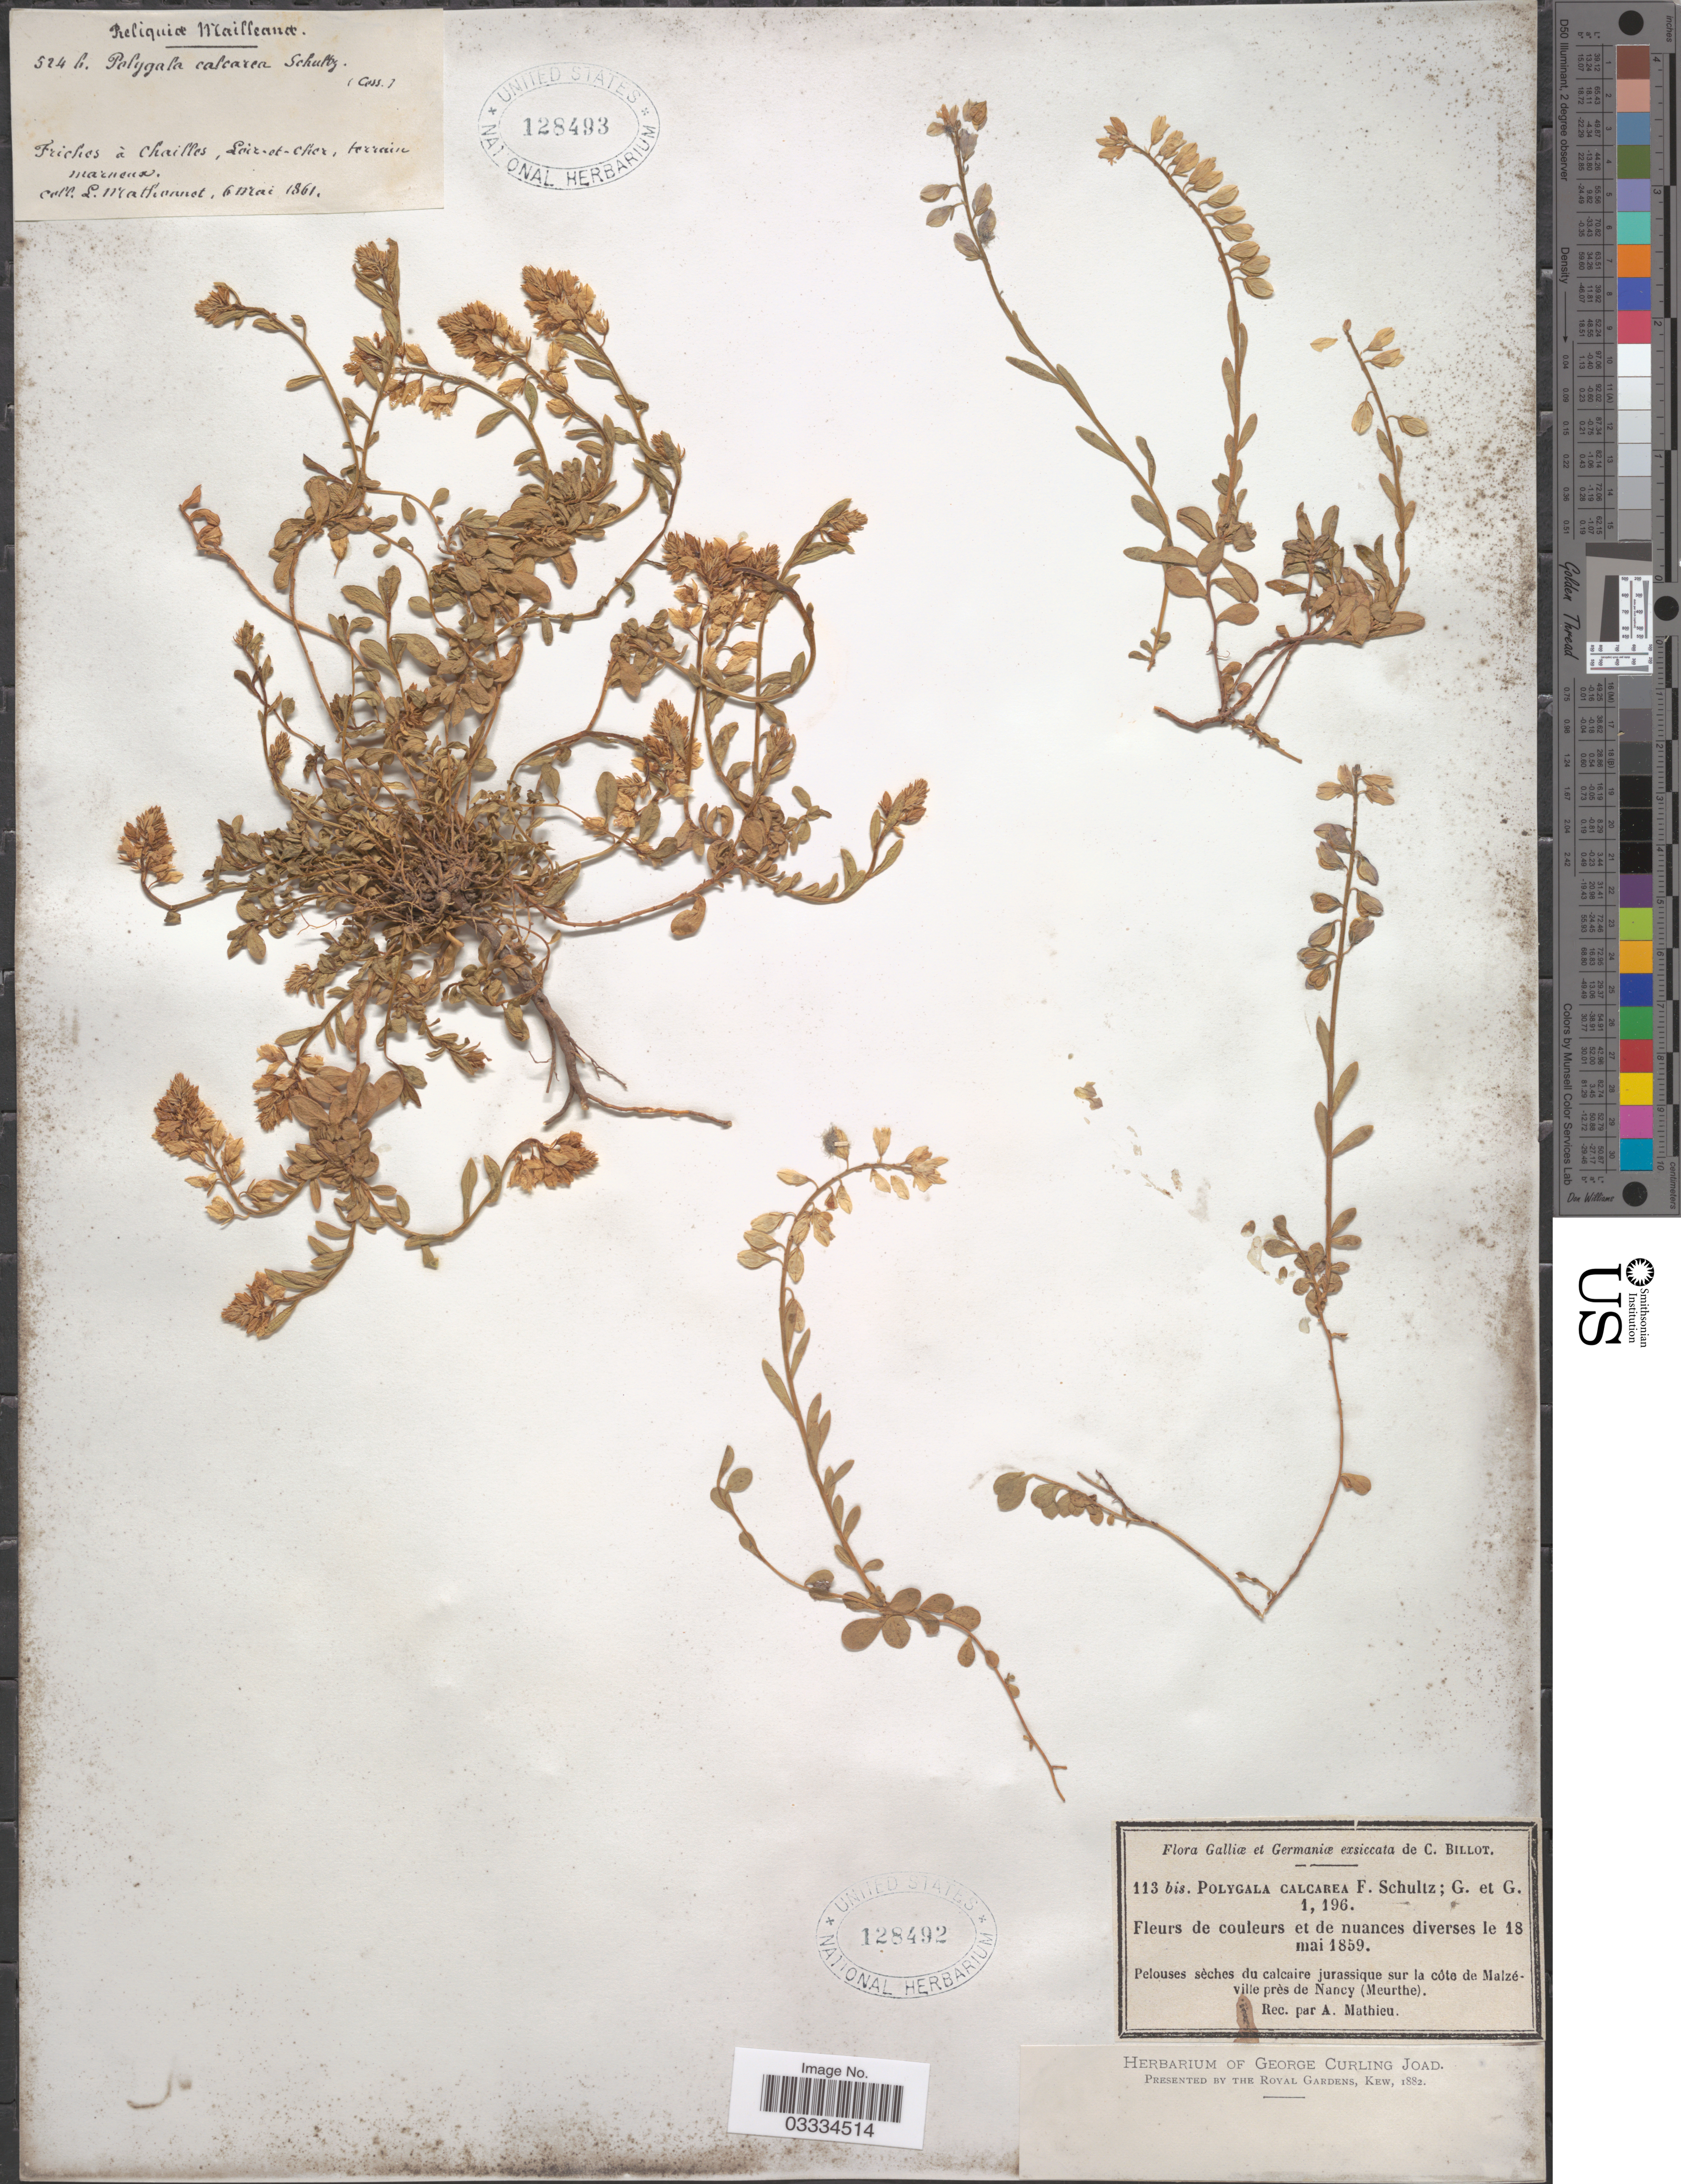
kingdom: Plantae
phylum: Tracheophyta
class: Magnoliopsida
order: Fabales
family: Polygalaceae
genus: Polygala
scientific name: Polygala calcarea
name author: F.W. Schultz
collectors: A. Mathieu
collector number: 113bis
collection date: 1859-05-18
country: France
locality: Galliæ et Germaniæ. Pelouses sèches du calcaire jurassique sur la côte de Malzéville près de Nancy (Meurthe).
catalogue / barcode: US 128492-2